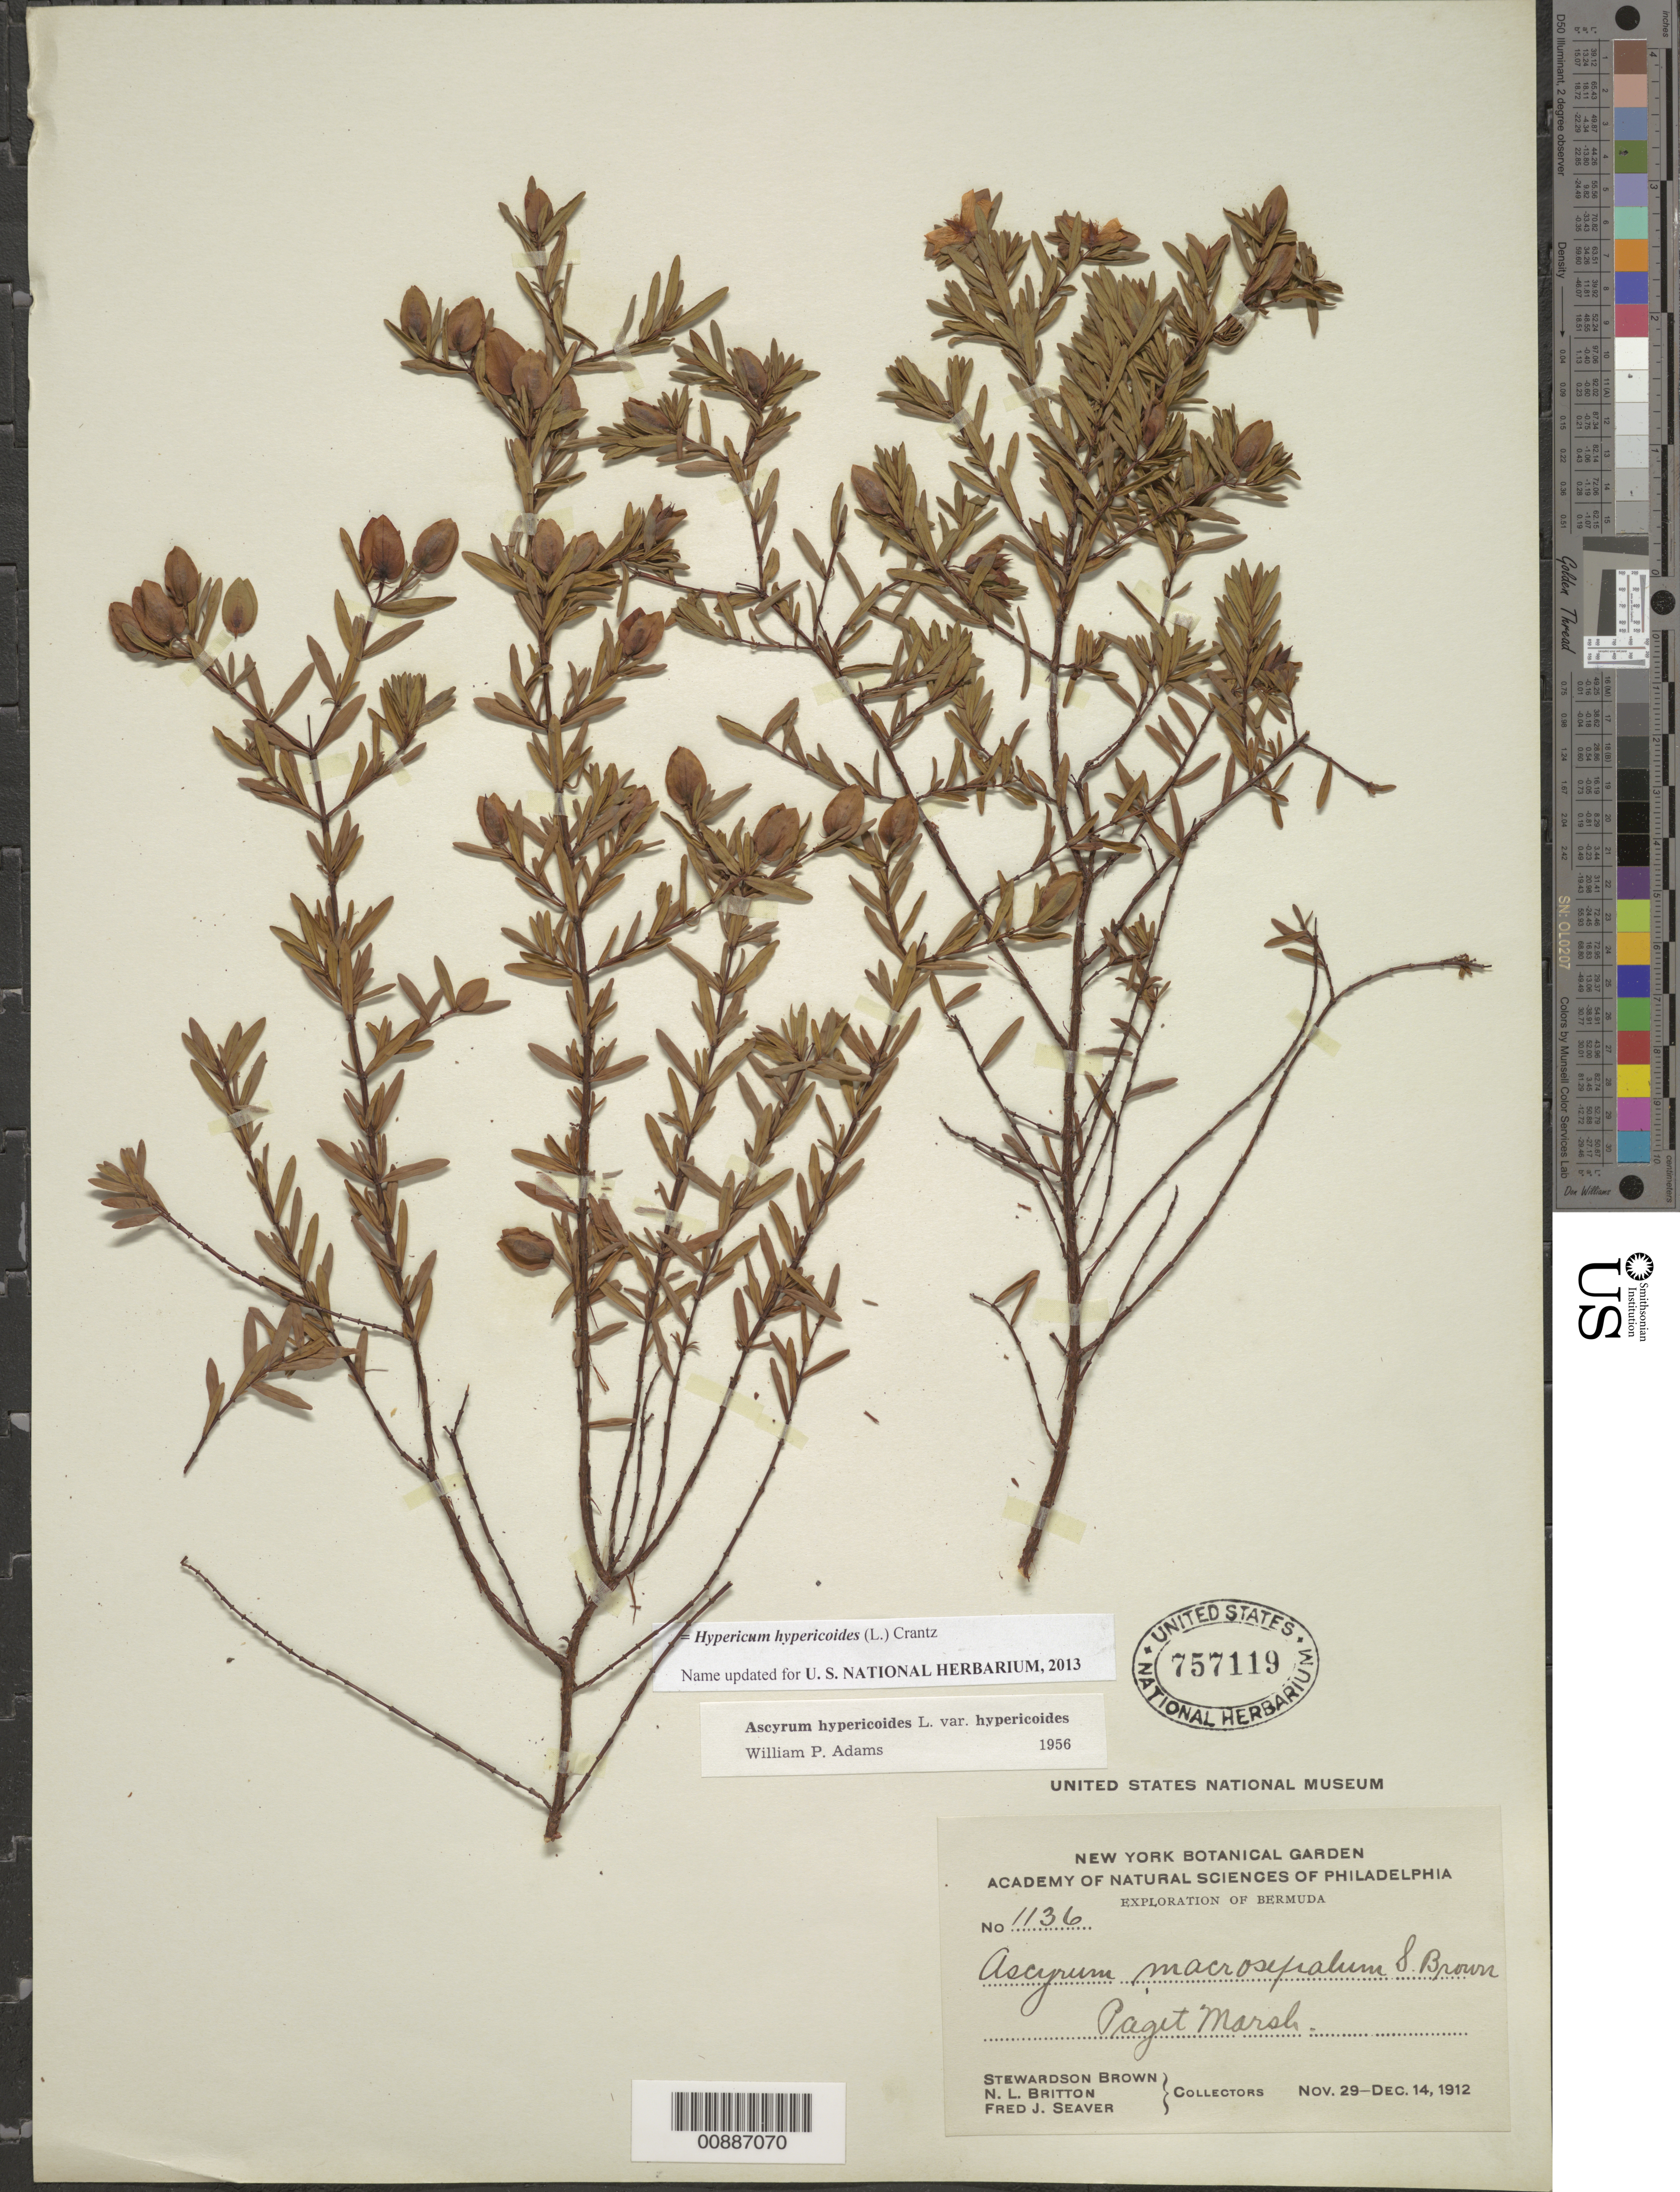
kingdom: Plantae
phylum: Tracheophyta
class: Magnoliopsida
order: Malpighiales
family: Hypericaceae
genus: Hypericum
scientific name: Hypericum hypericoides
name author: (L.) Crantz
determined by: Adams, W. P.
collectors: S. Brown, N. Britton & F. Seaver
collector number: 1136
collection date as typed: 29 Nov 1912 to 14 Dec 1912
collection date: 1912-11-29/1912-12-14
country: Bermuda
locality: Paget Marsh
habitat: Marsh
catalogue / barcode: US 757119